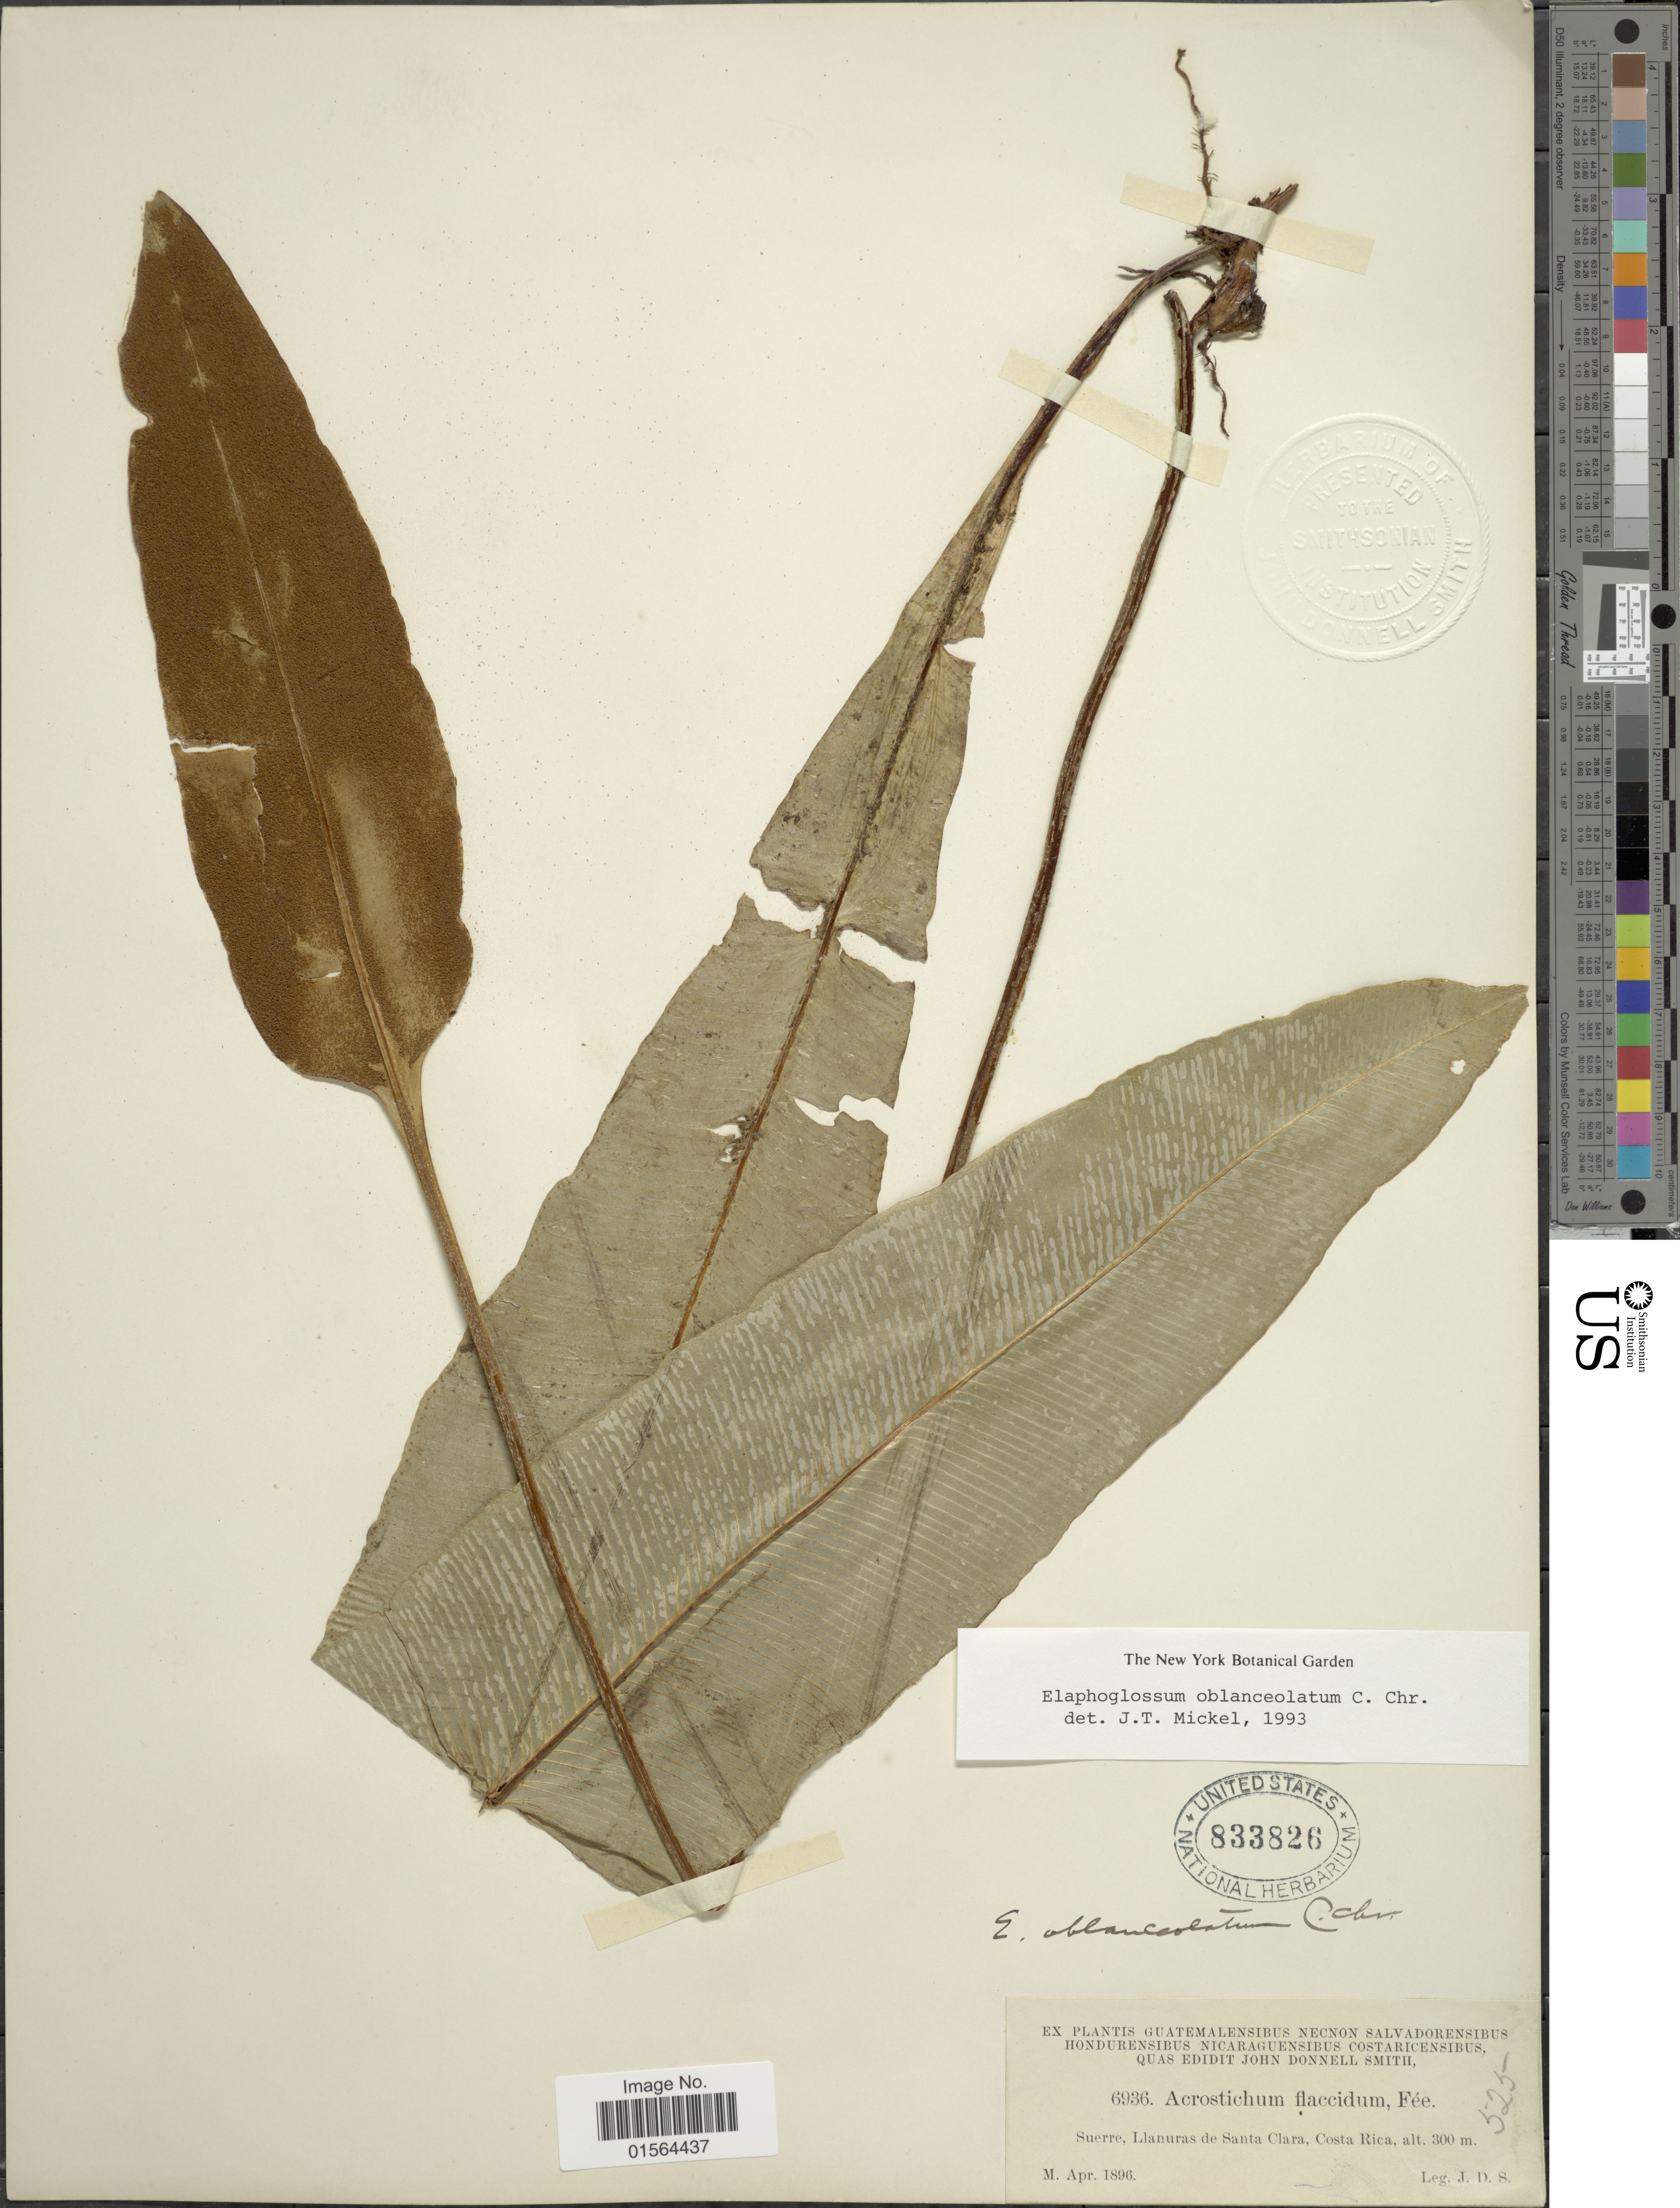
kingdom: Plantae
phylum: Tracheophyta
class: Polypodiopsida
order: Polypodiales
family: Dryopteridaceae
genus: Elaphoglossum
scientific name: Elaphoglossum oblanceolatum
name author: C. Chr.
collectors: J. Donnell Smith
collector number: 6936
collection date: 1896-04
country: Costa Rica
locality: Suerre, Llanuras de Santa Clara, Costa Rica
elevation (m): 300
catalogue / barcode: US 833826